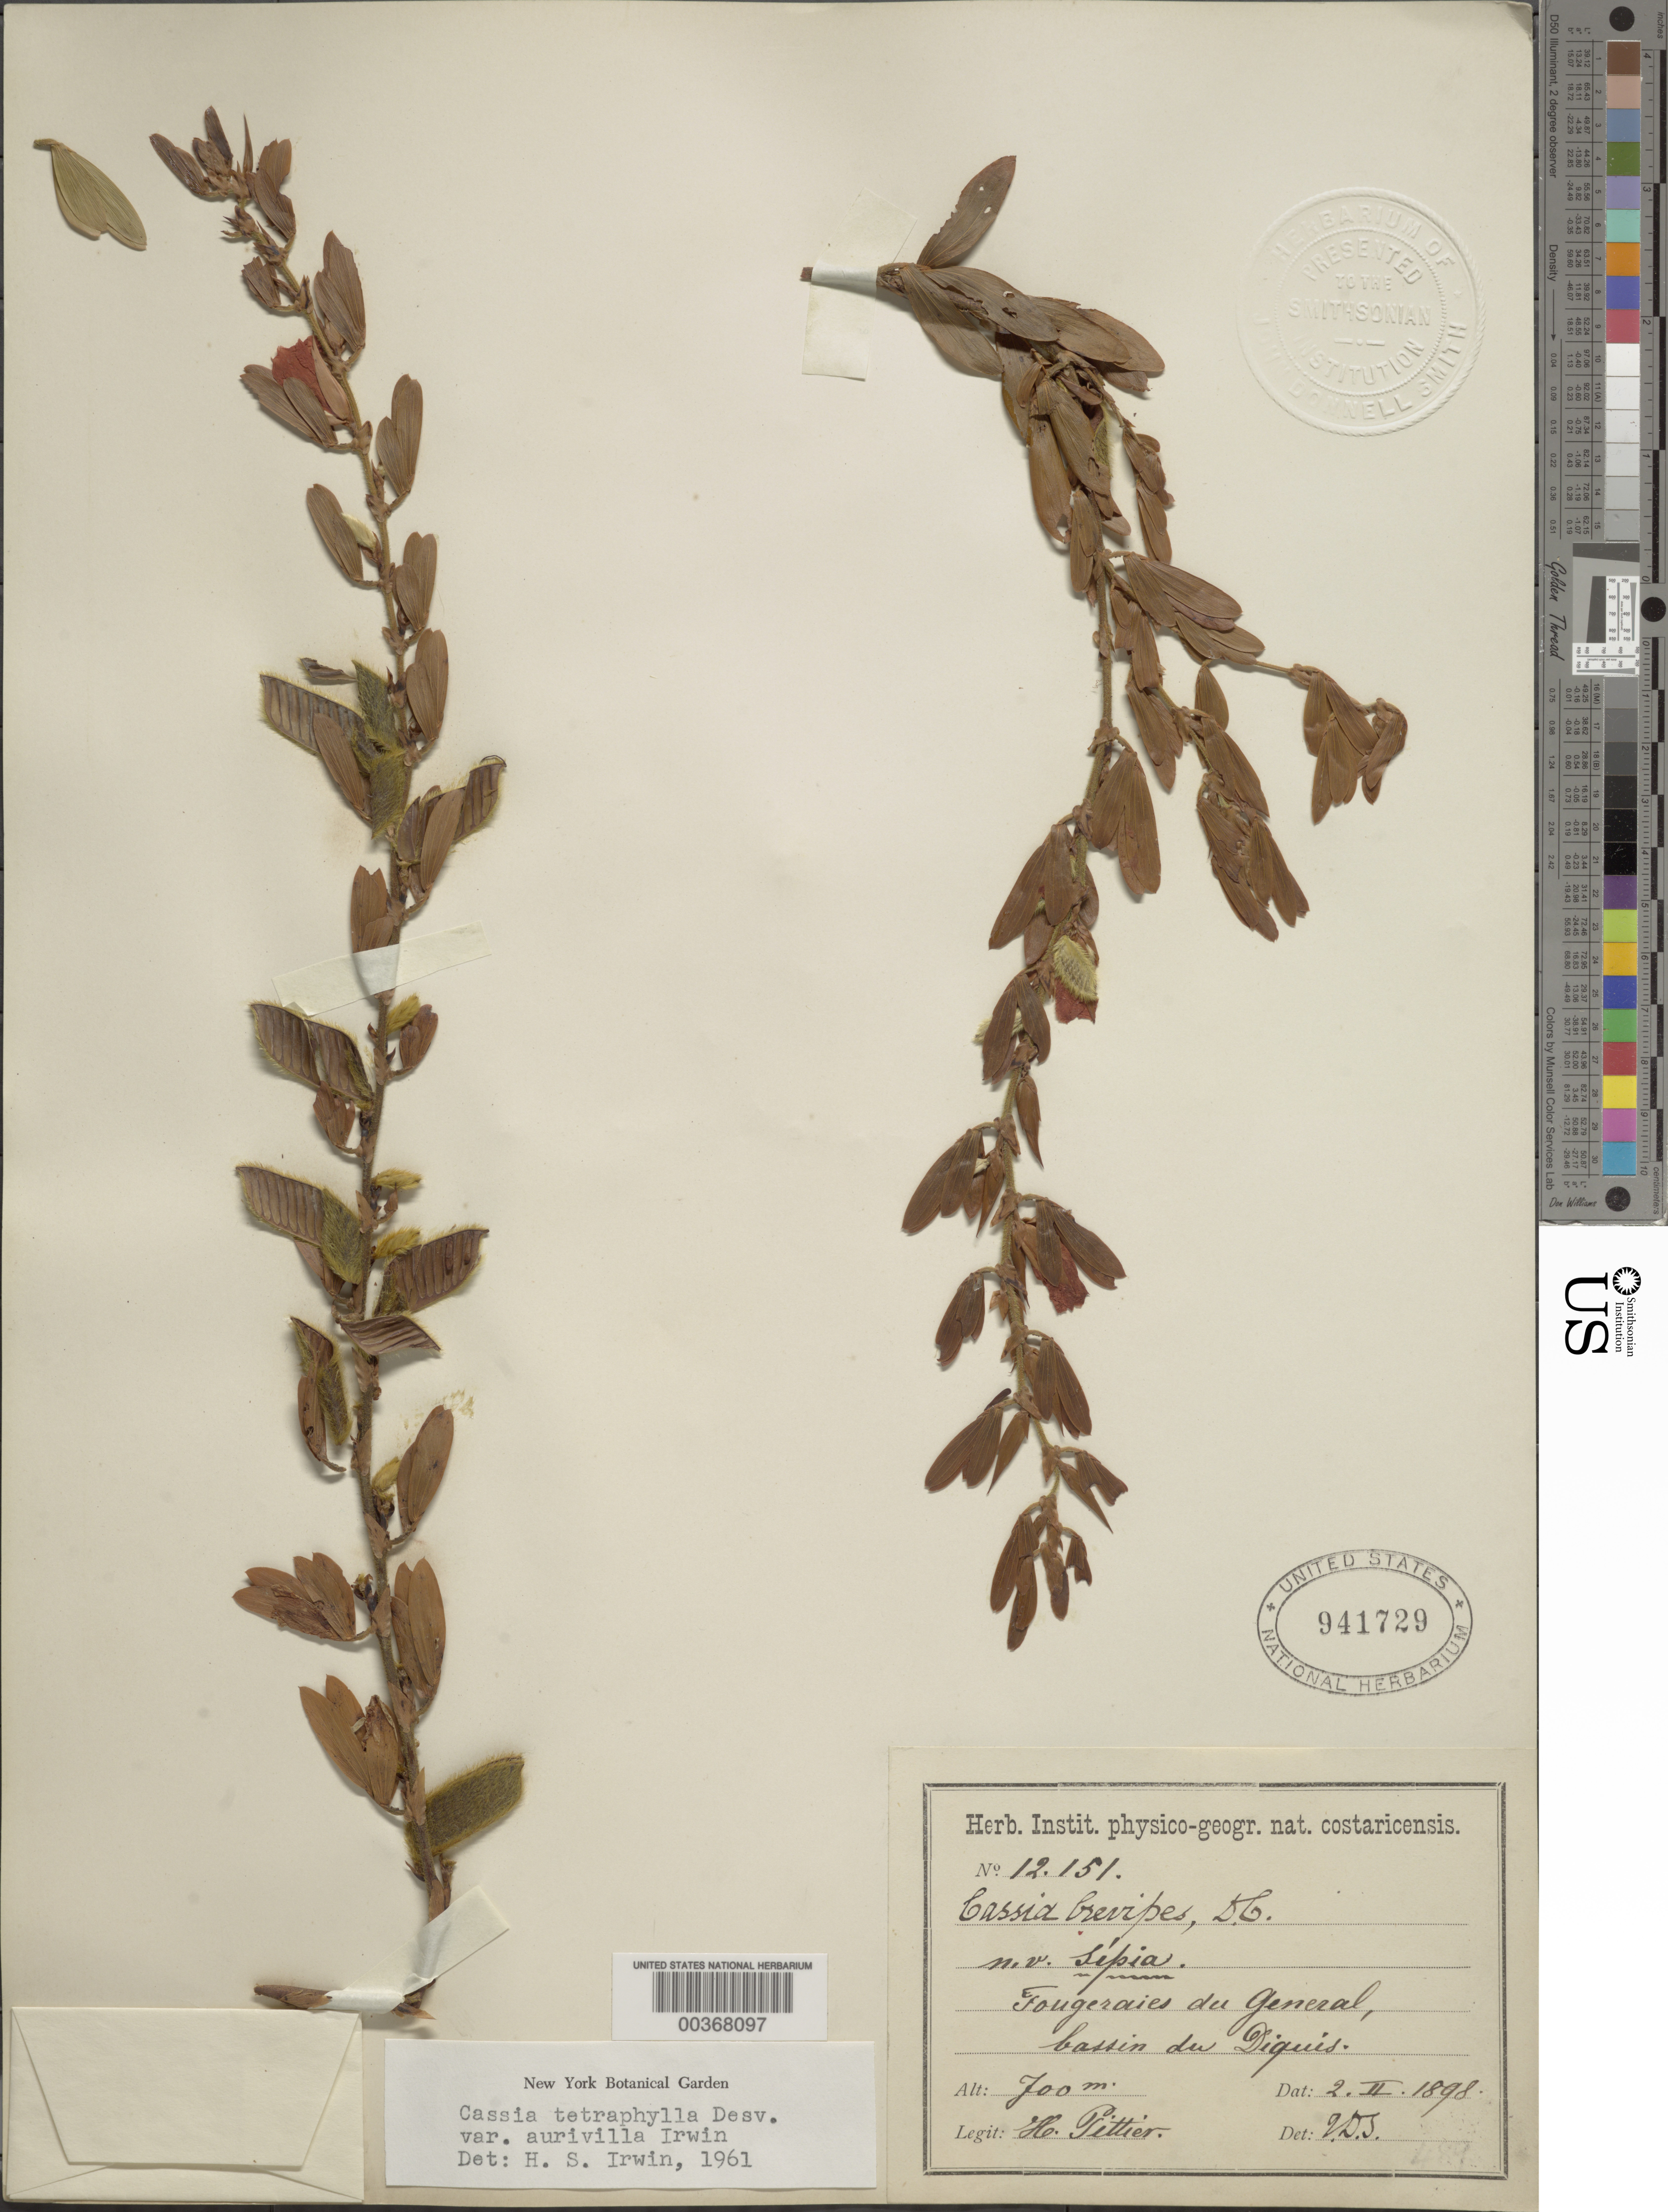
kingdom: Plantae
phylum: Tracheophyta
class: Magnoliopsida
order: Fabales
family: Fabaceae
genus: Chamaecrista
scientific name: Chamaecrista desvauxii var. brevipes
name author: (Benth.) H.S. Irwin & Barneby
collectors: H. F. Pittier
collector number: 12151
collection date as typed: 02 Feb 1898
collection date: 1898-02-02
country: Costa Rica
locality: Fougeraies du General, Bassin Dequis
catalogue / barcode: US 941729